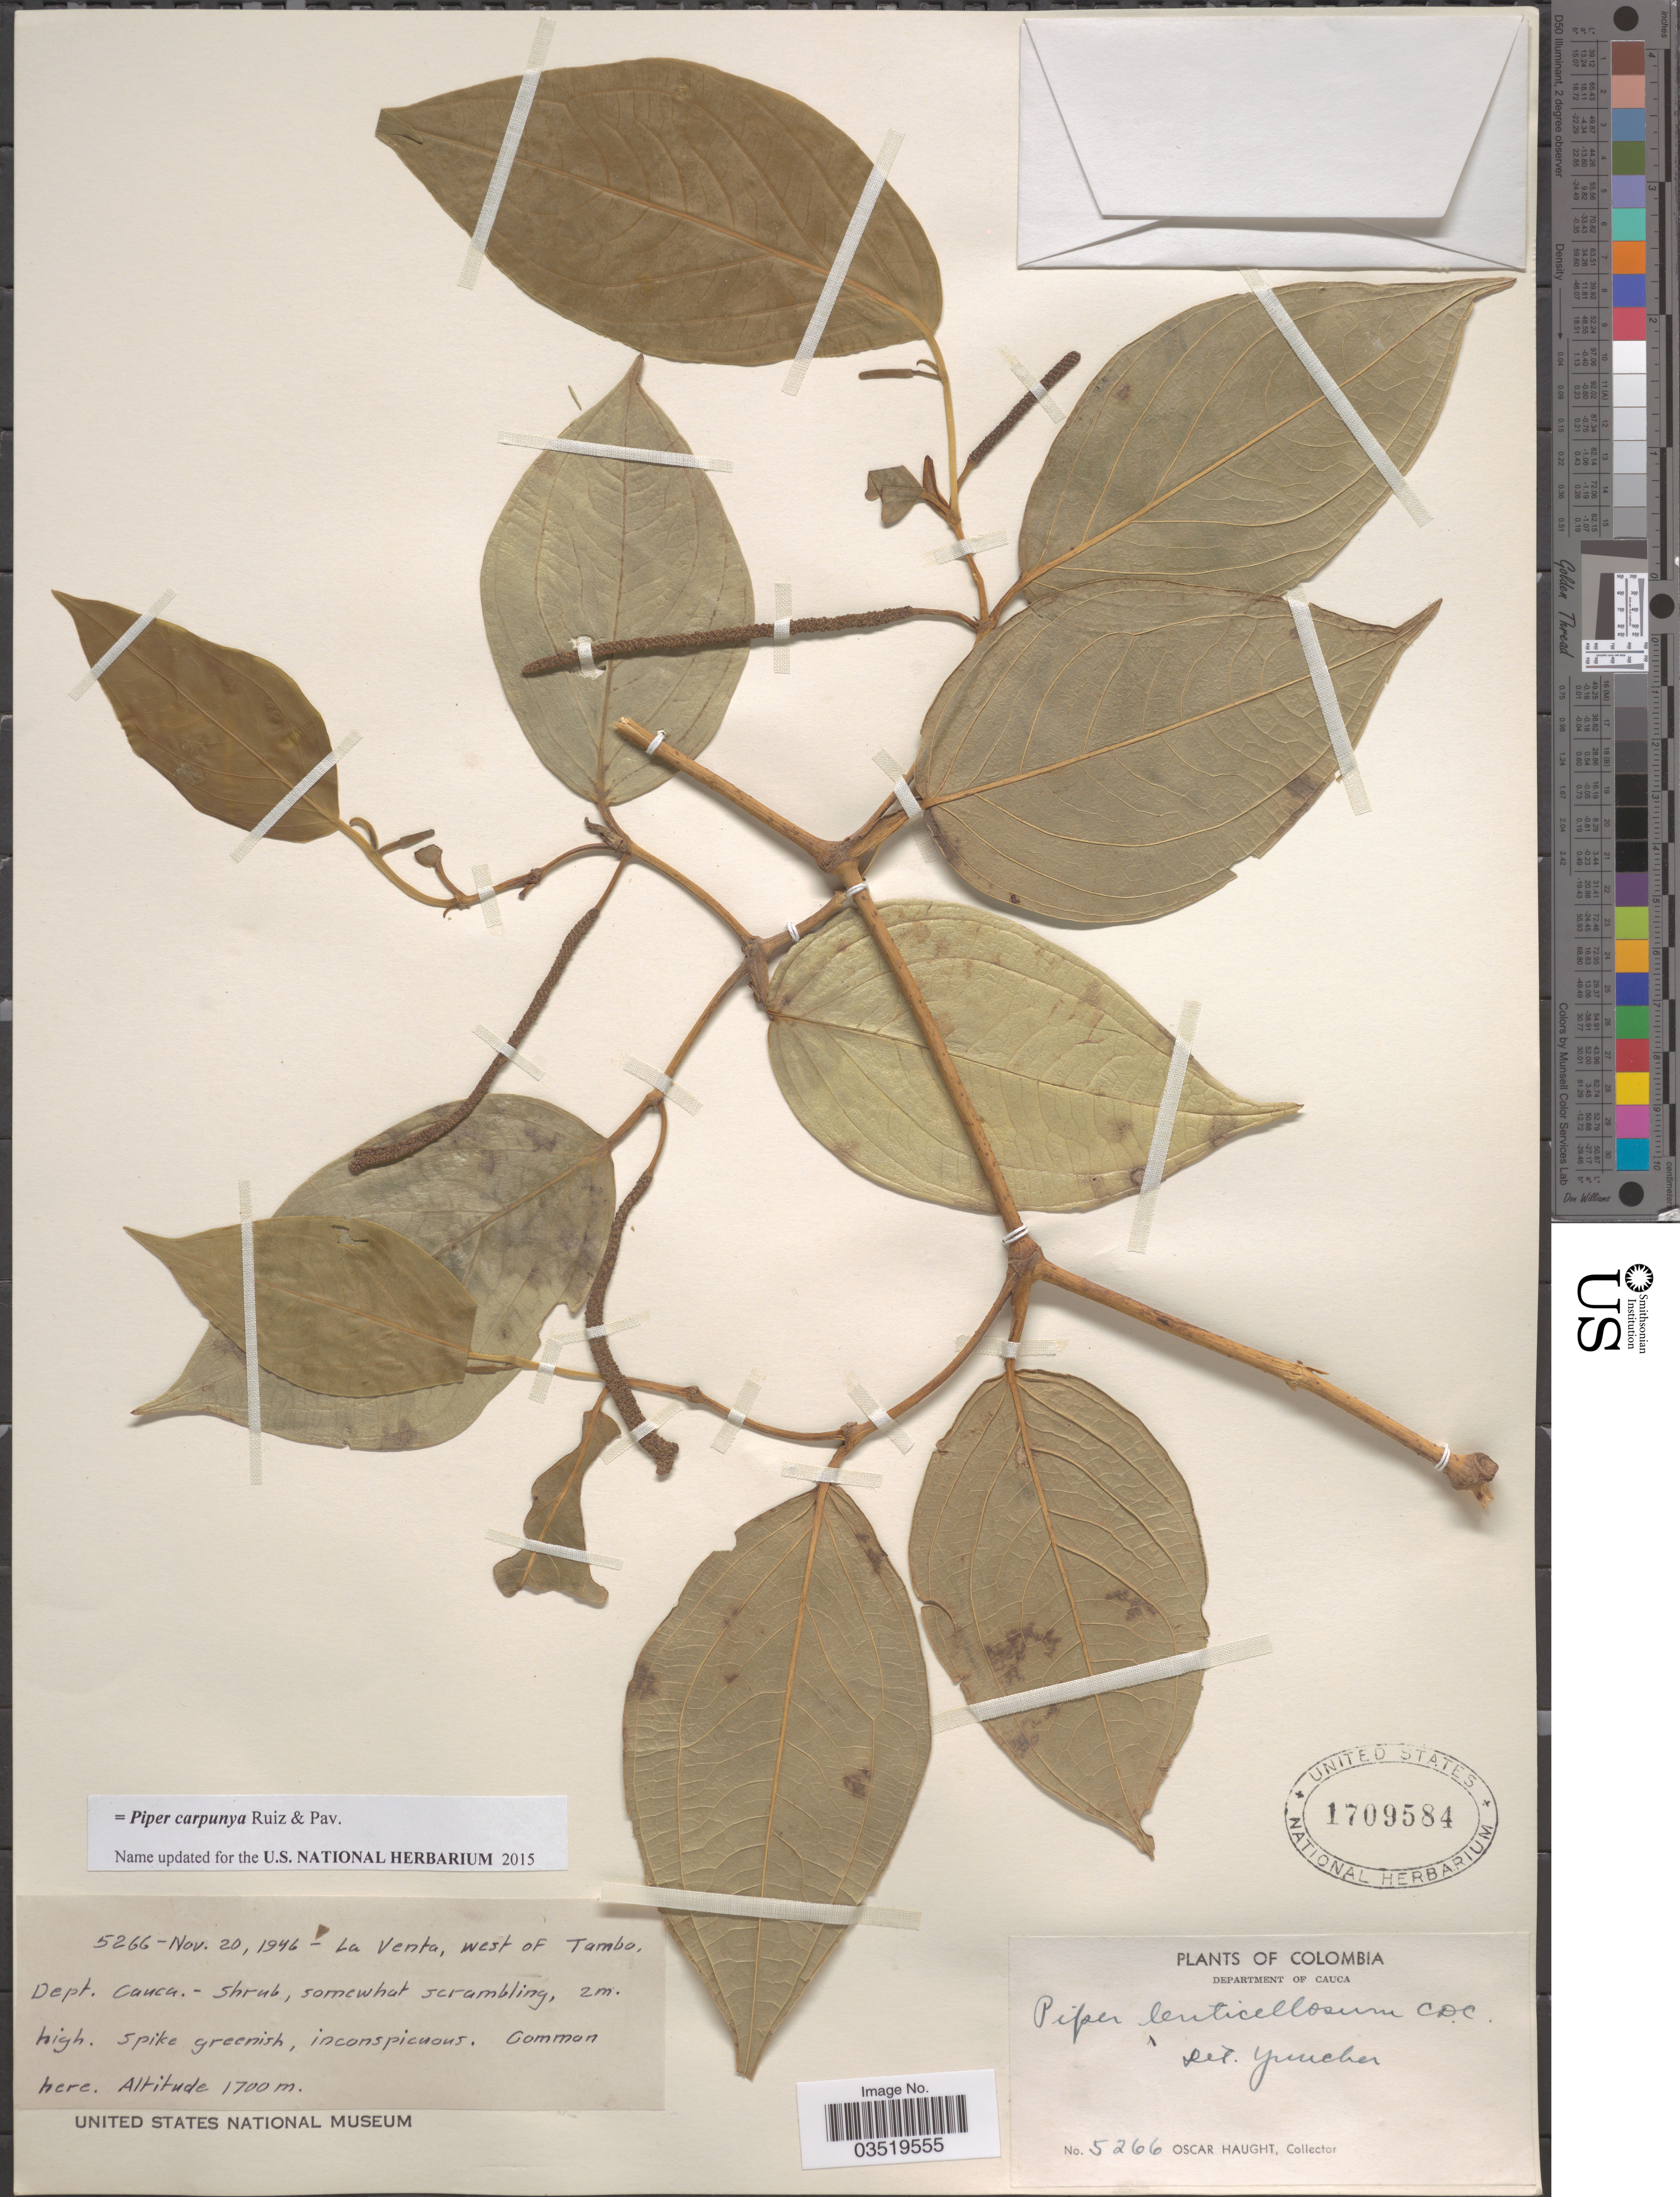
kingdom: Plantae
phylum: Tracheophyta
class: Magnoliopsida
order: Piperales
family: Piperaceae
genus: Piper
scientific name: Piper carpunya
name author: Ruiz & Pav.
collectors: O. L. Haught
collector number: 5266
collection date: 1946-11-20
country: Colombia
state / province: Cauca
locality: Department of Cauca. La Venta, west of Tambo, Dept. Cauca.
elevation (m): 1700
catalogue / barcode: US 1709584